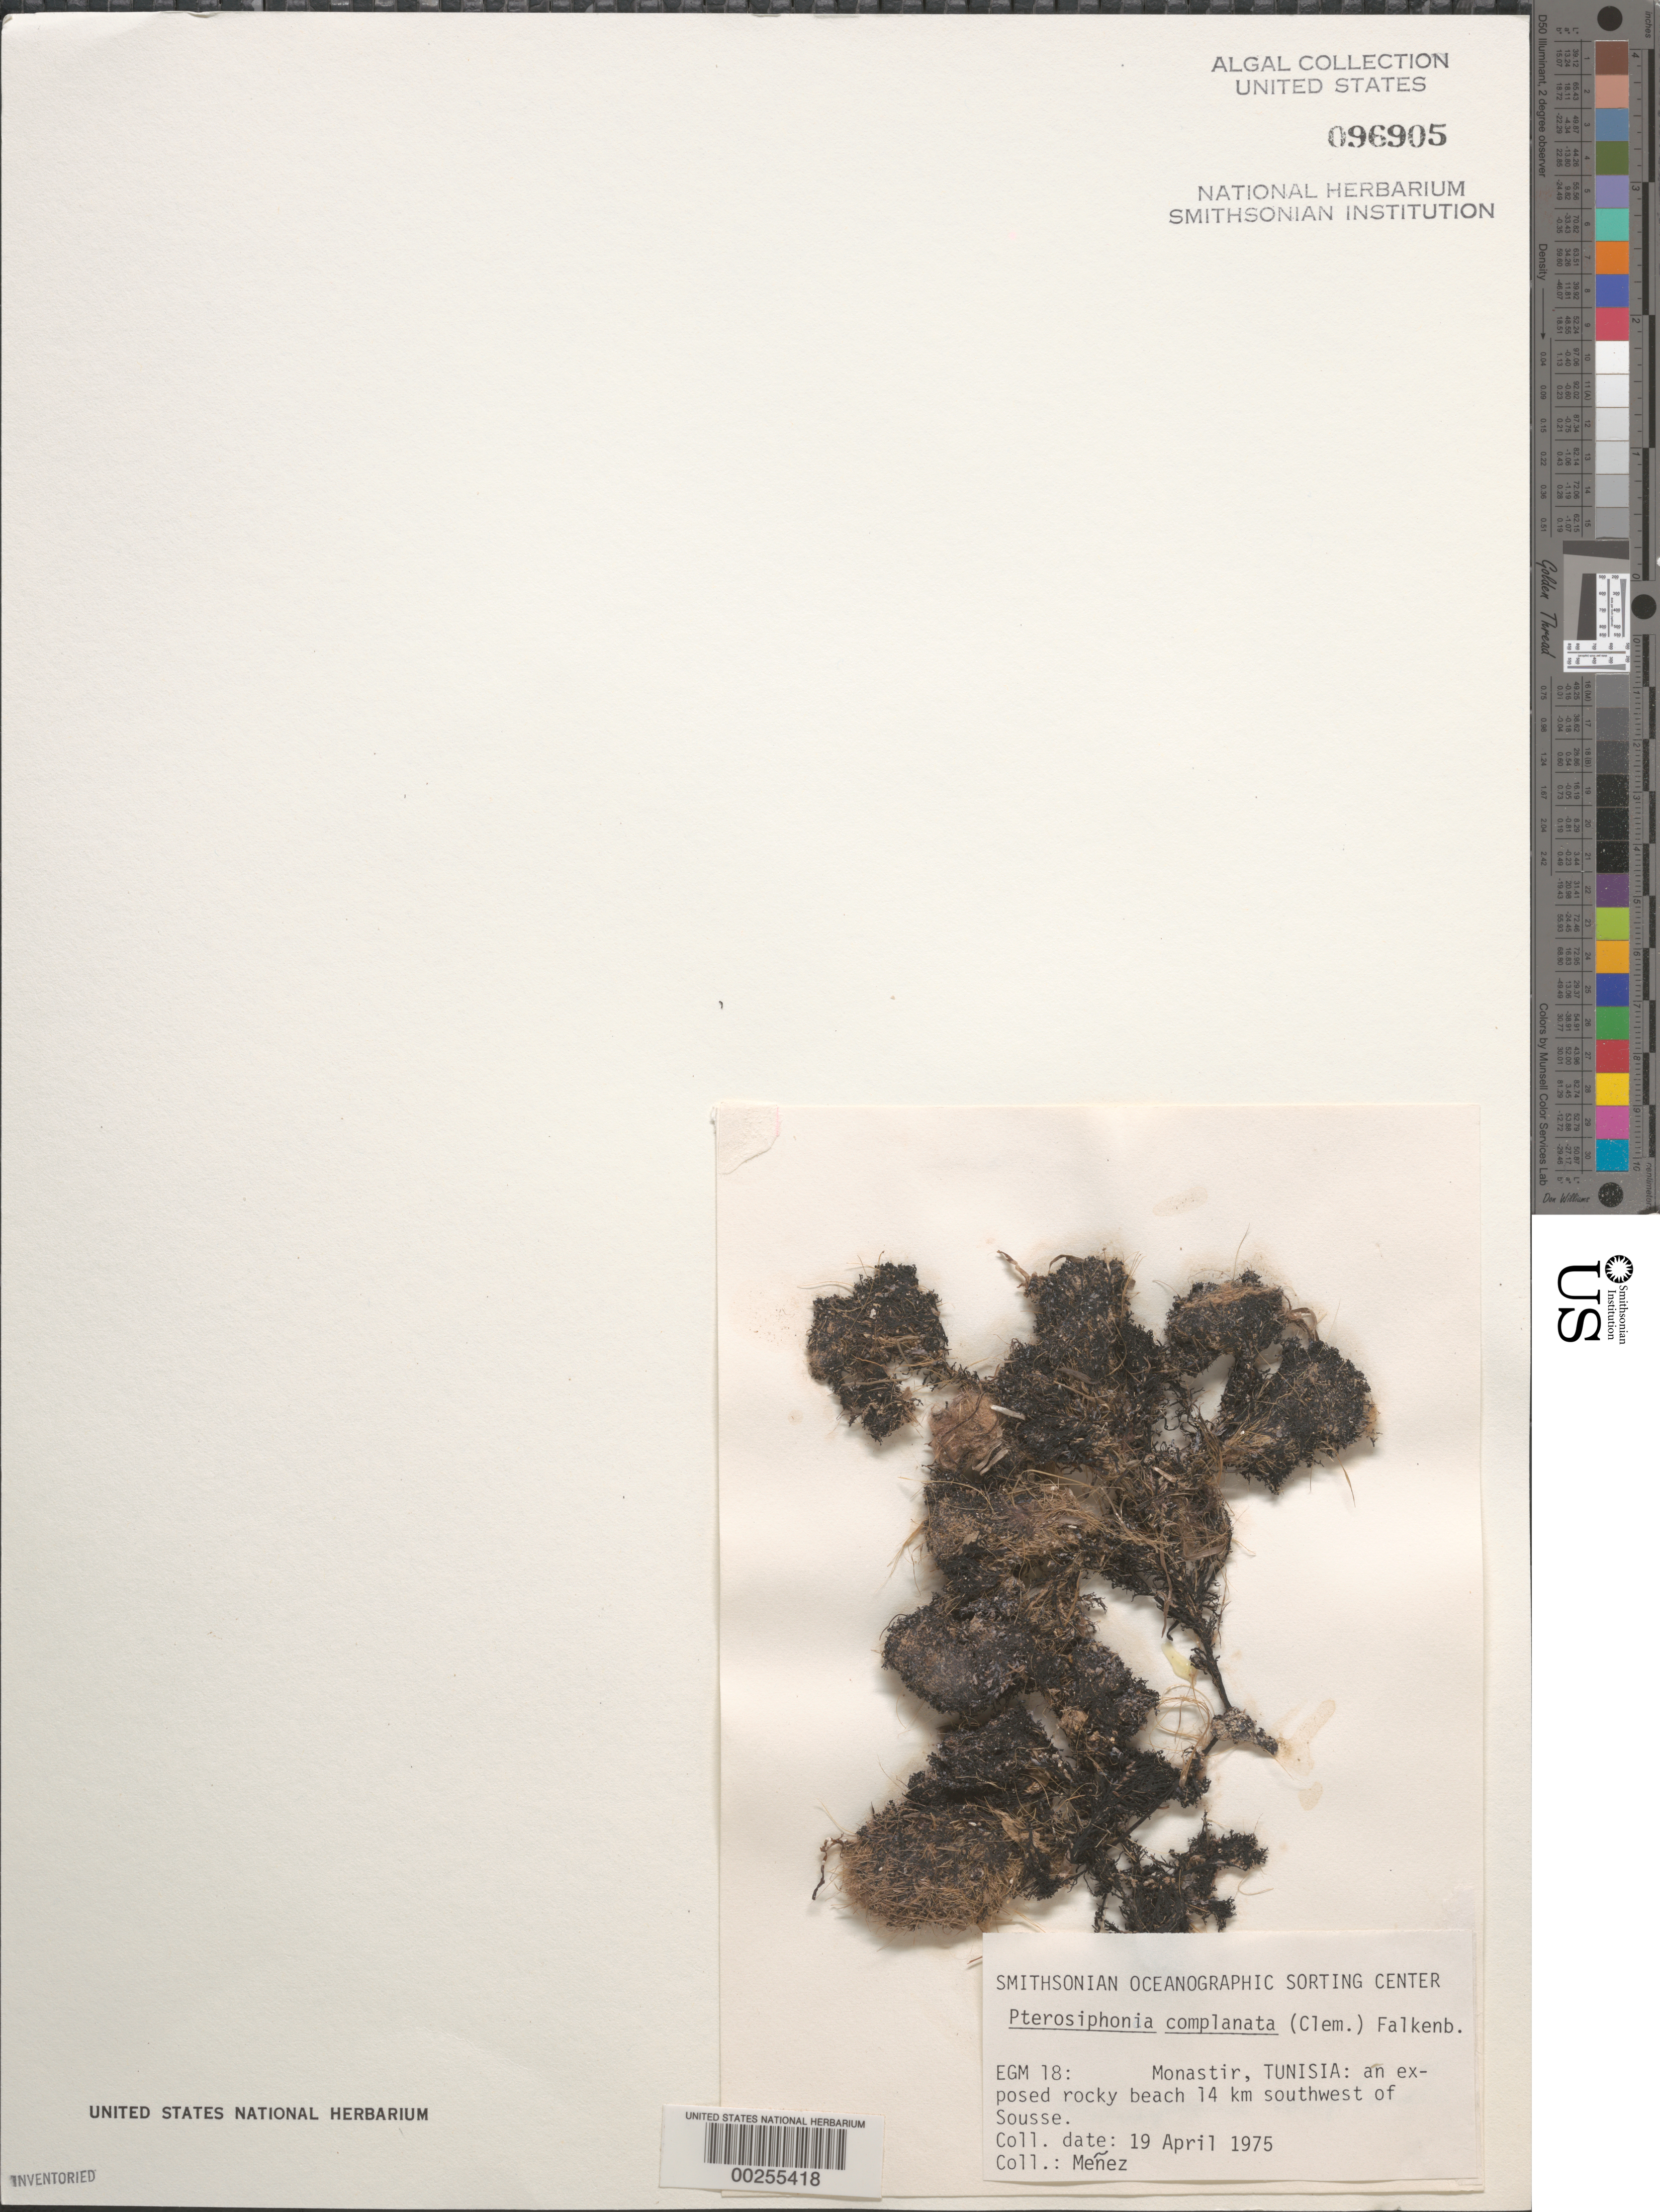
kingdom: Plantae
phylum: Rhodophyta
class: Florideophyceae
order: Ceramiales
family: Rhodomelaceae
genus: Pterosiphonia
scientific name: Pterosiphonia complanata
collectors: Meñez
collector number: EGM 18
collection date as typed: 19 Apr 1975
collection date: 1975-04-19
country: Tunisia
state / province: Monastir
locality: Monastir, 14 km southwest of sousse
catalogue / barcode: US 96905